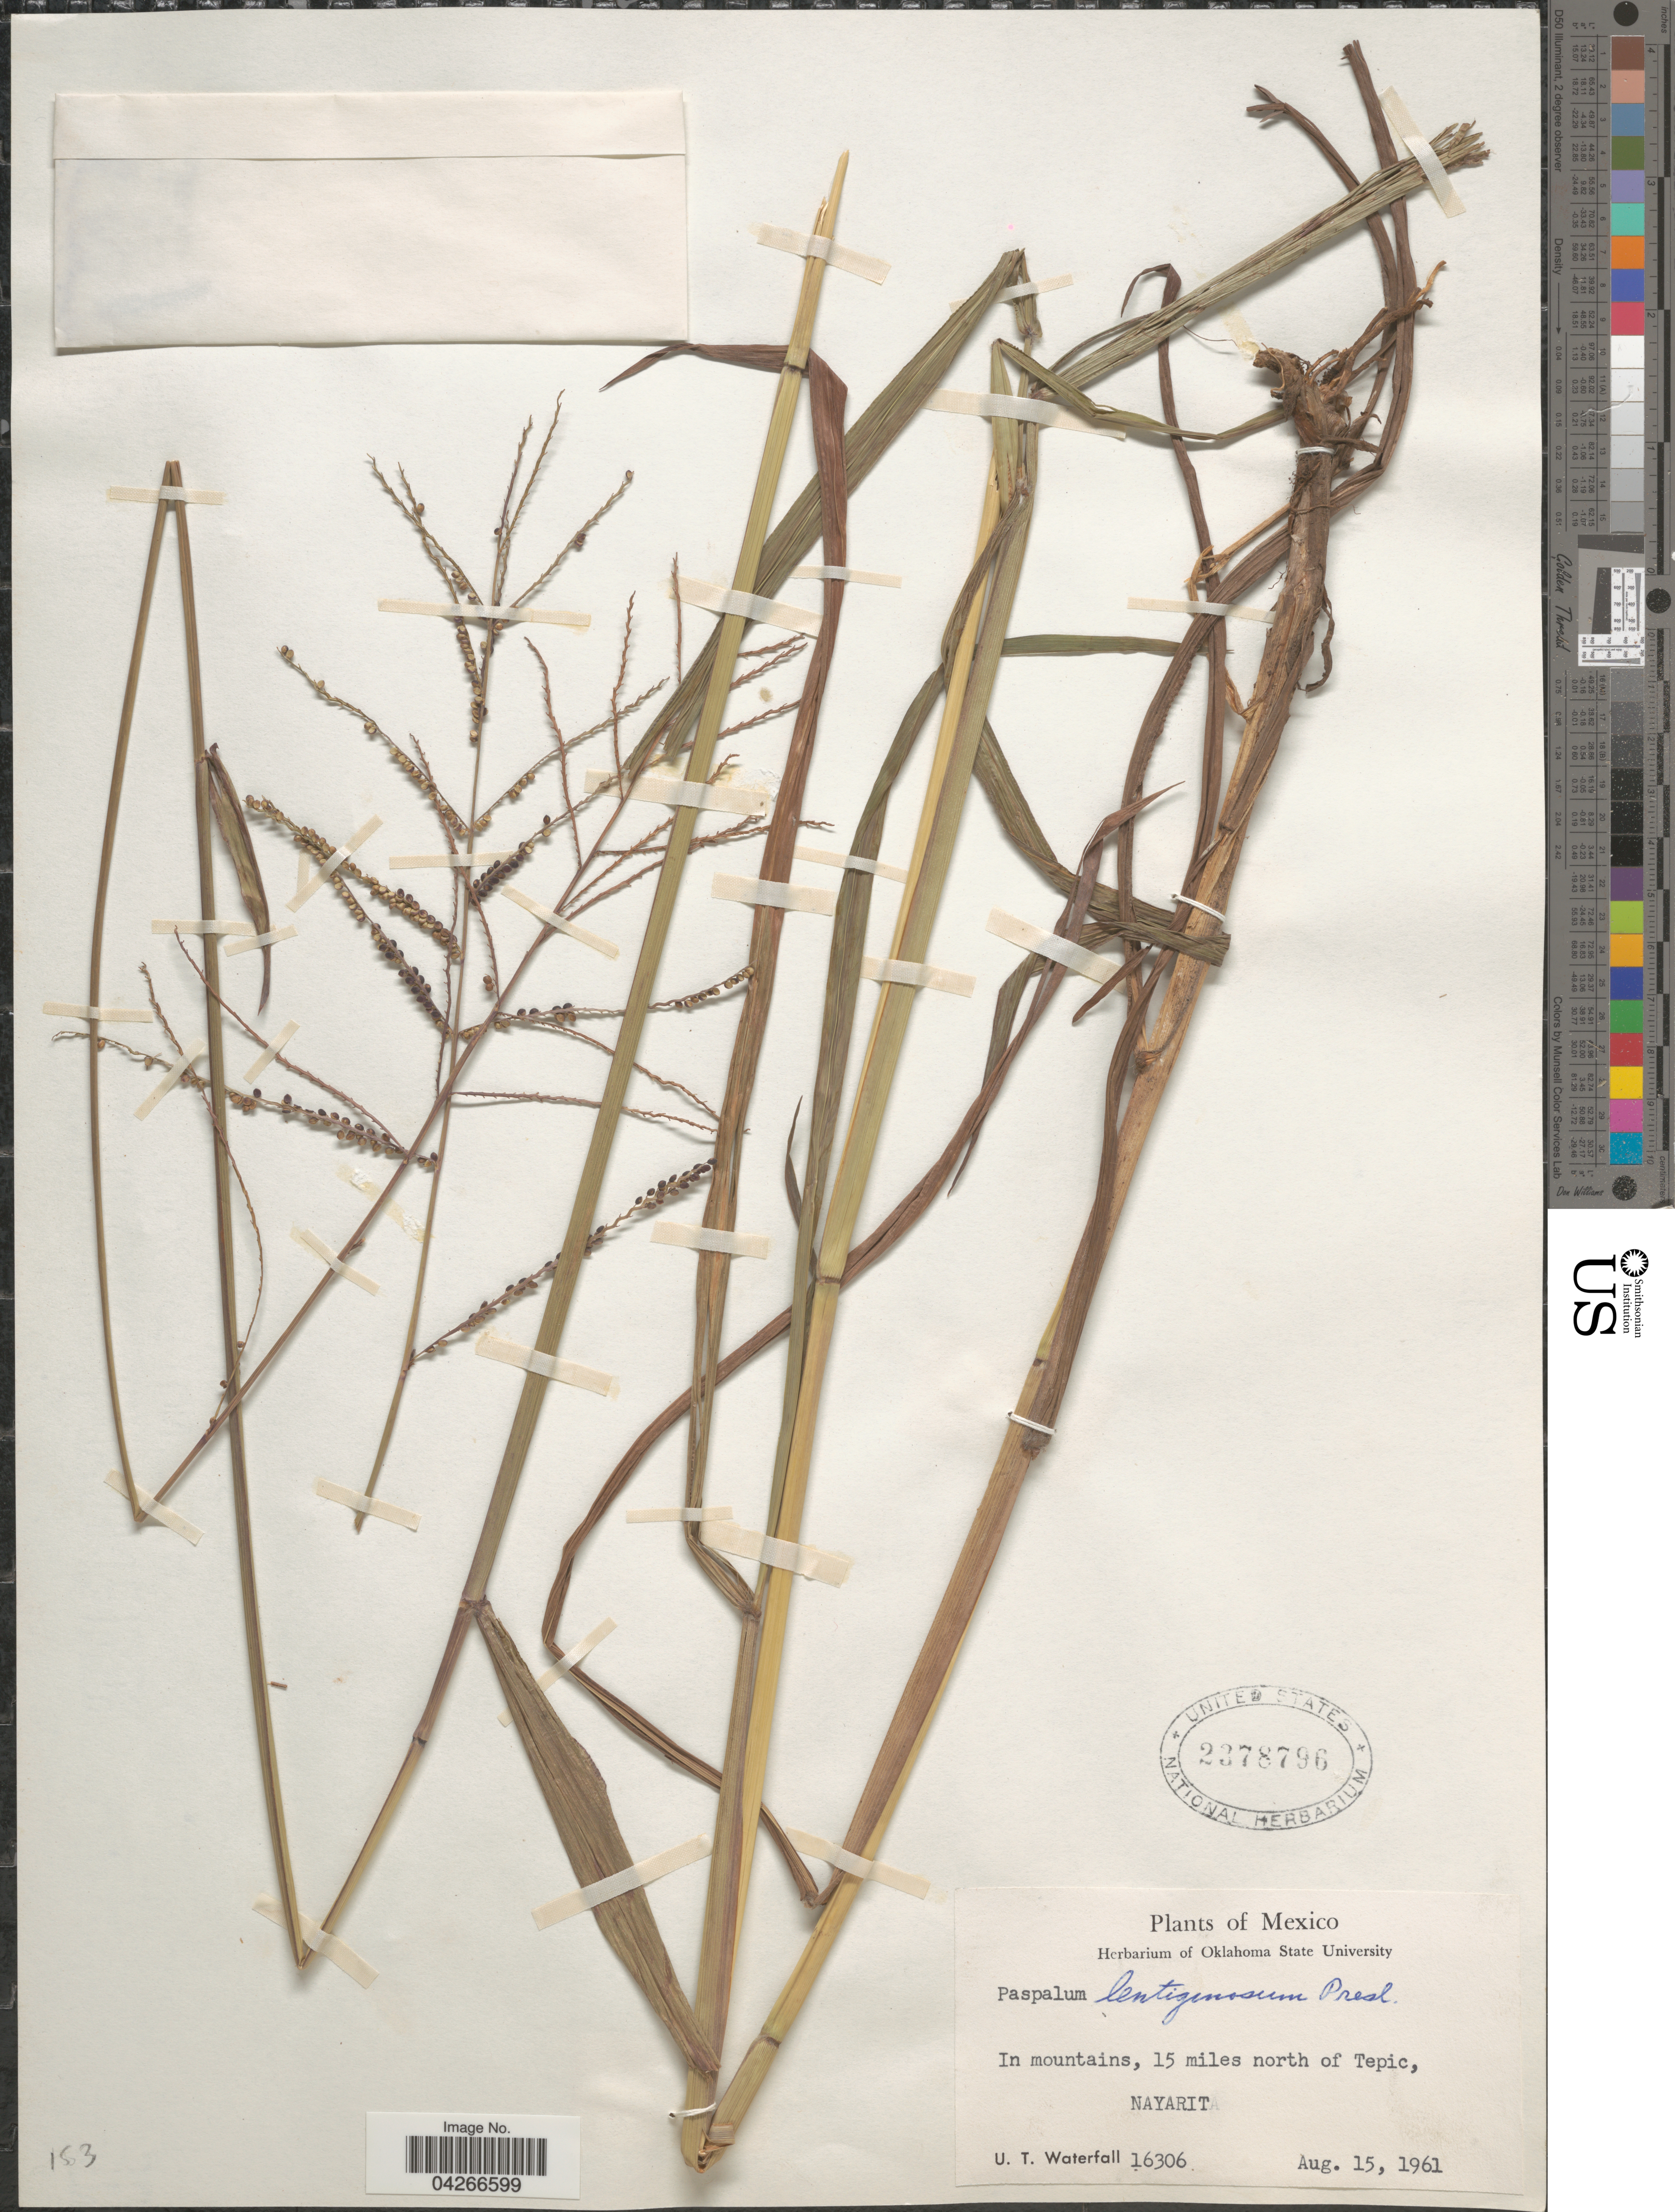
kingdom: Plantae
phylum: Tracheophyta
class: Liliopsida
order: Poales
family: Poaceae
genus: Paspalum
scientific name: Paspalum lentiginosum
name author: J. Presl in C. Presl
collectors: U. T. Waterfall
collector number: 16306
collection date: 1961-08-15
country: Mexico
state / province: Nayarit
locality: In mountains, 15 miles north of Tepic.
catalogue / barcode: US 2378796